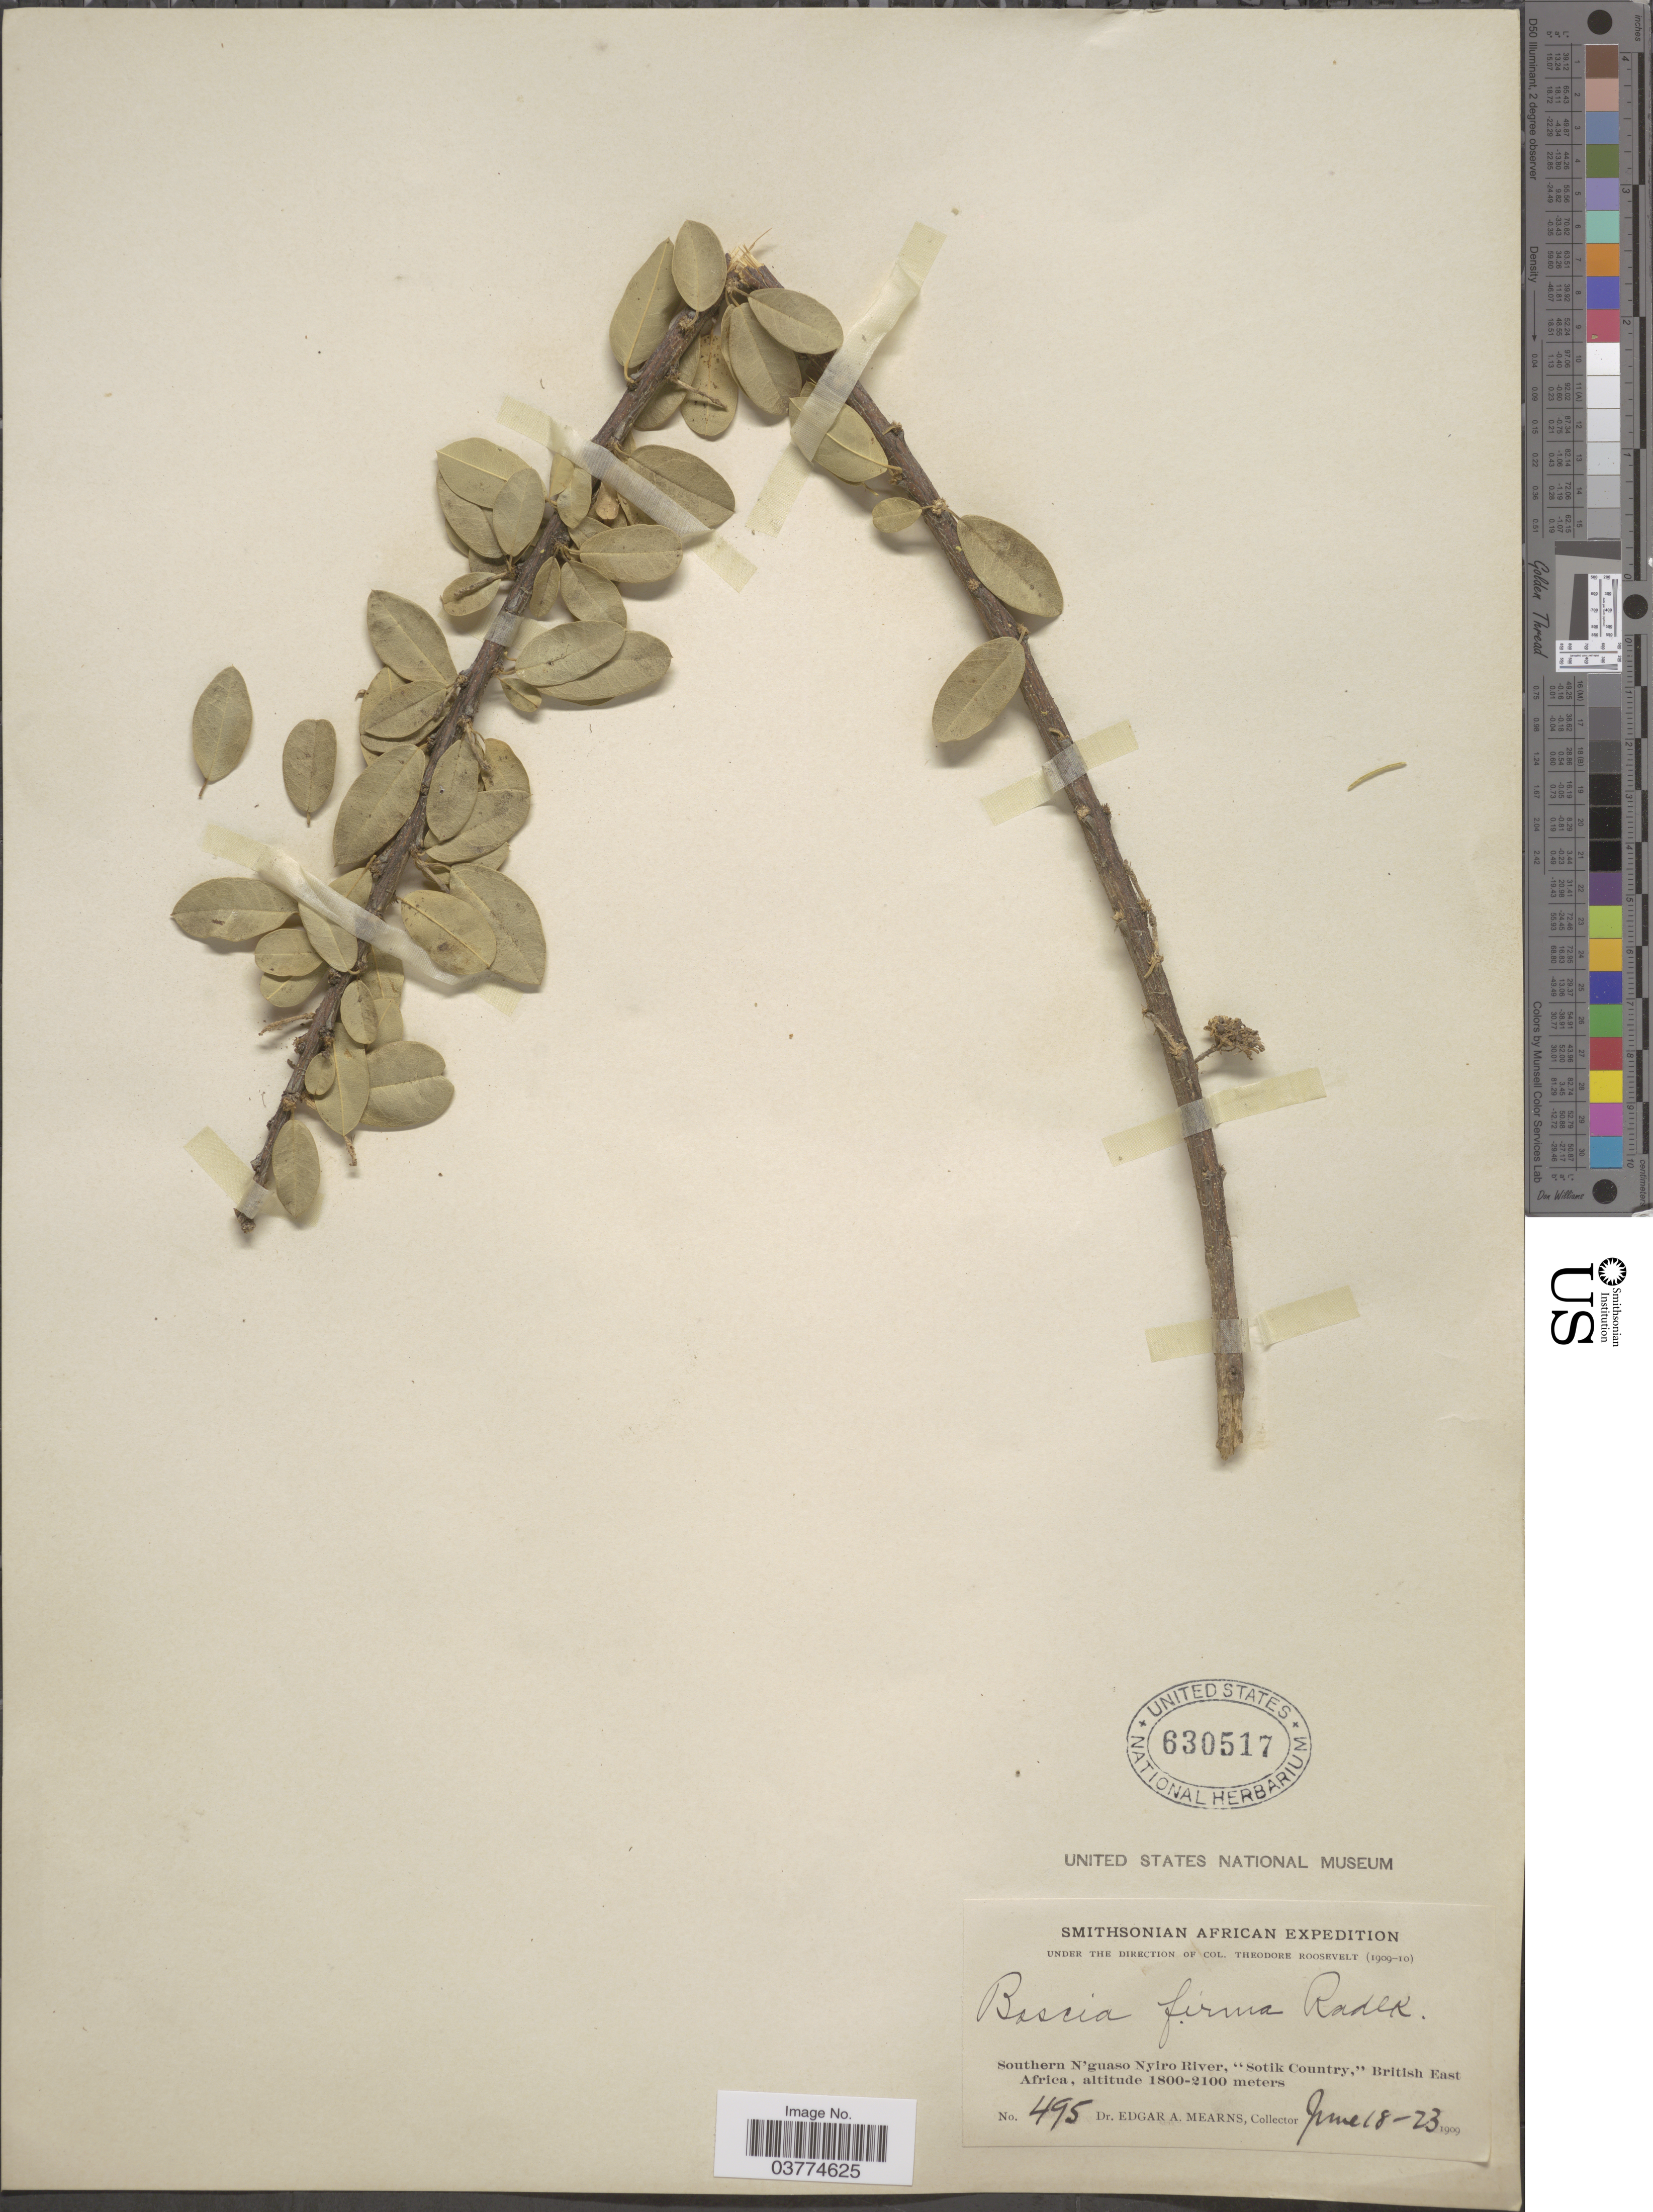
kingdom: Plantae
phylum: Tracheophyta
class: Magnoliopsida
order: Brassicales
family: Capparaceae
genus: Boscia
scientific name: Boscia firma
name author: Radlk.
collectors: E. A. Mearns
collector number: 495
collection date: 1909-06-18/1909-06-23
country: Kenya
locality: Southern N'guaso Nyiro River, "Sotik Country," British East Africa.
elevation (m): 1800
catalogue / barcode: US 630517